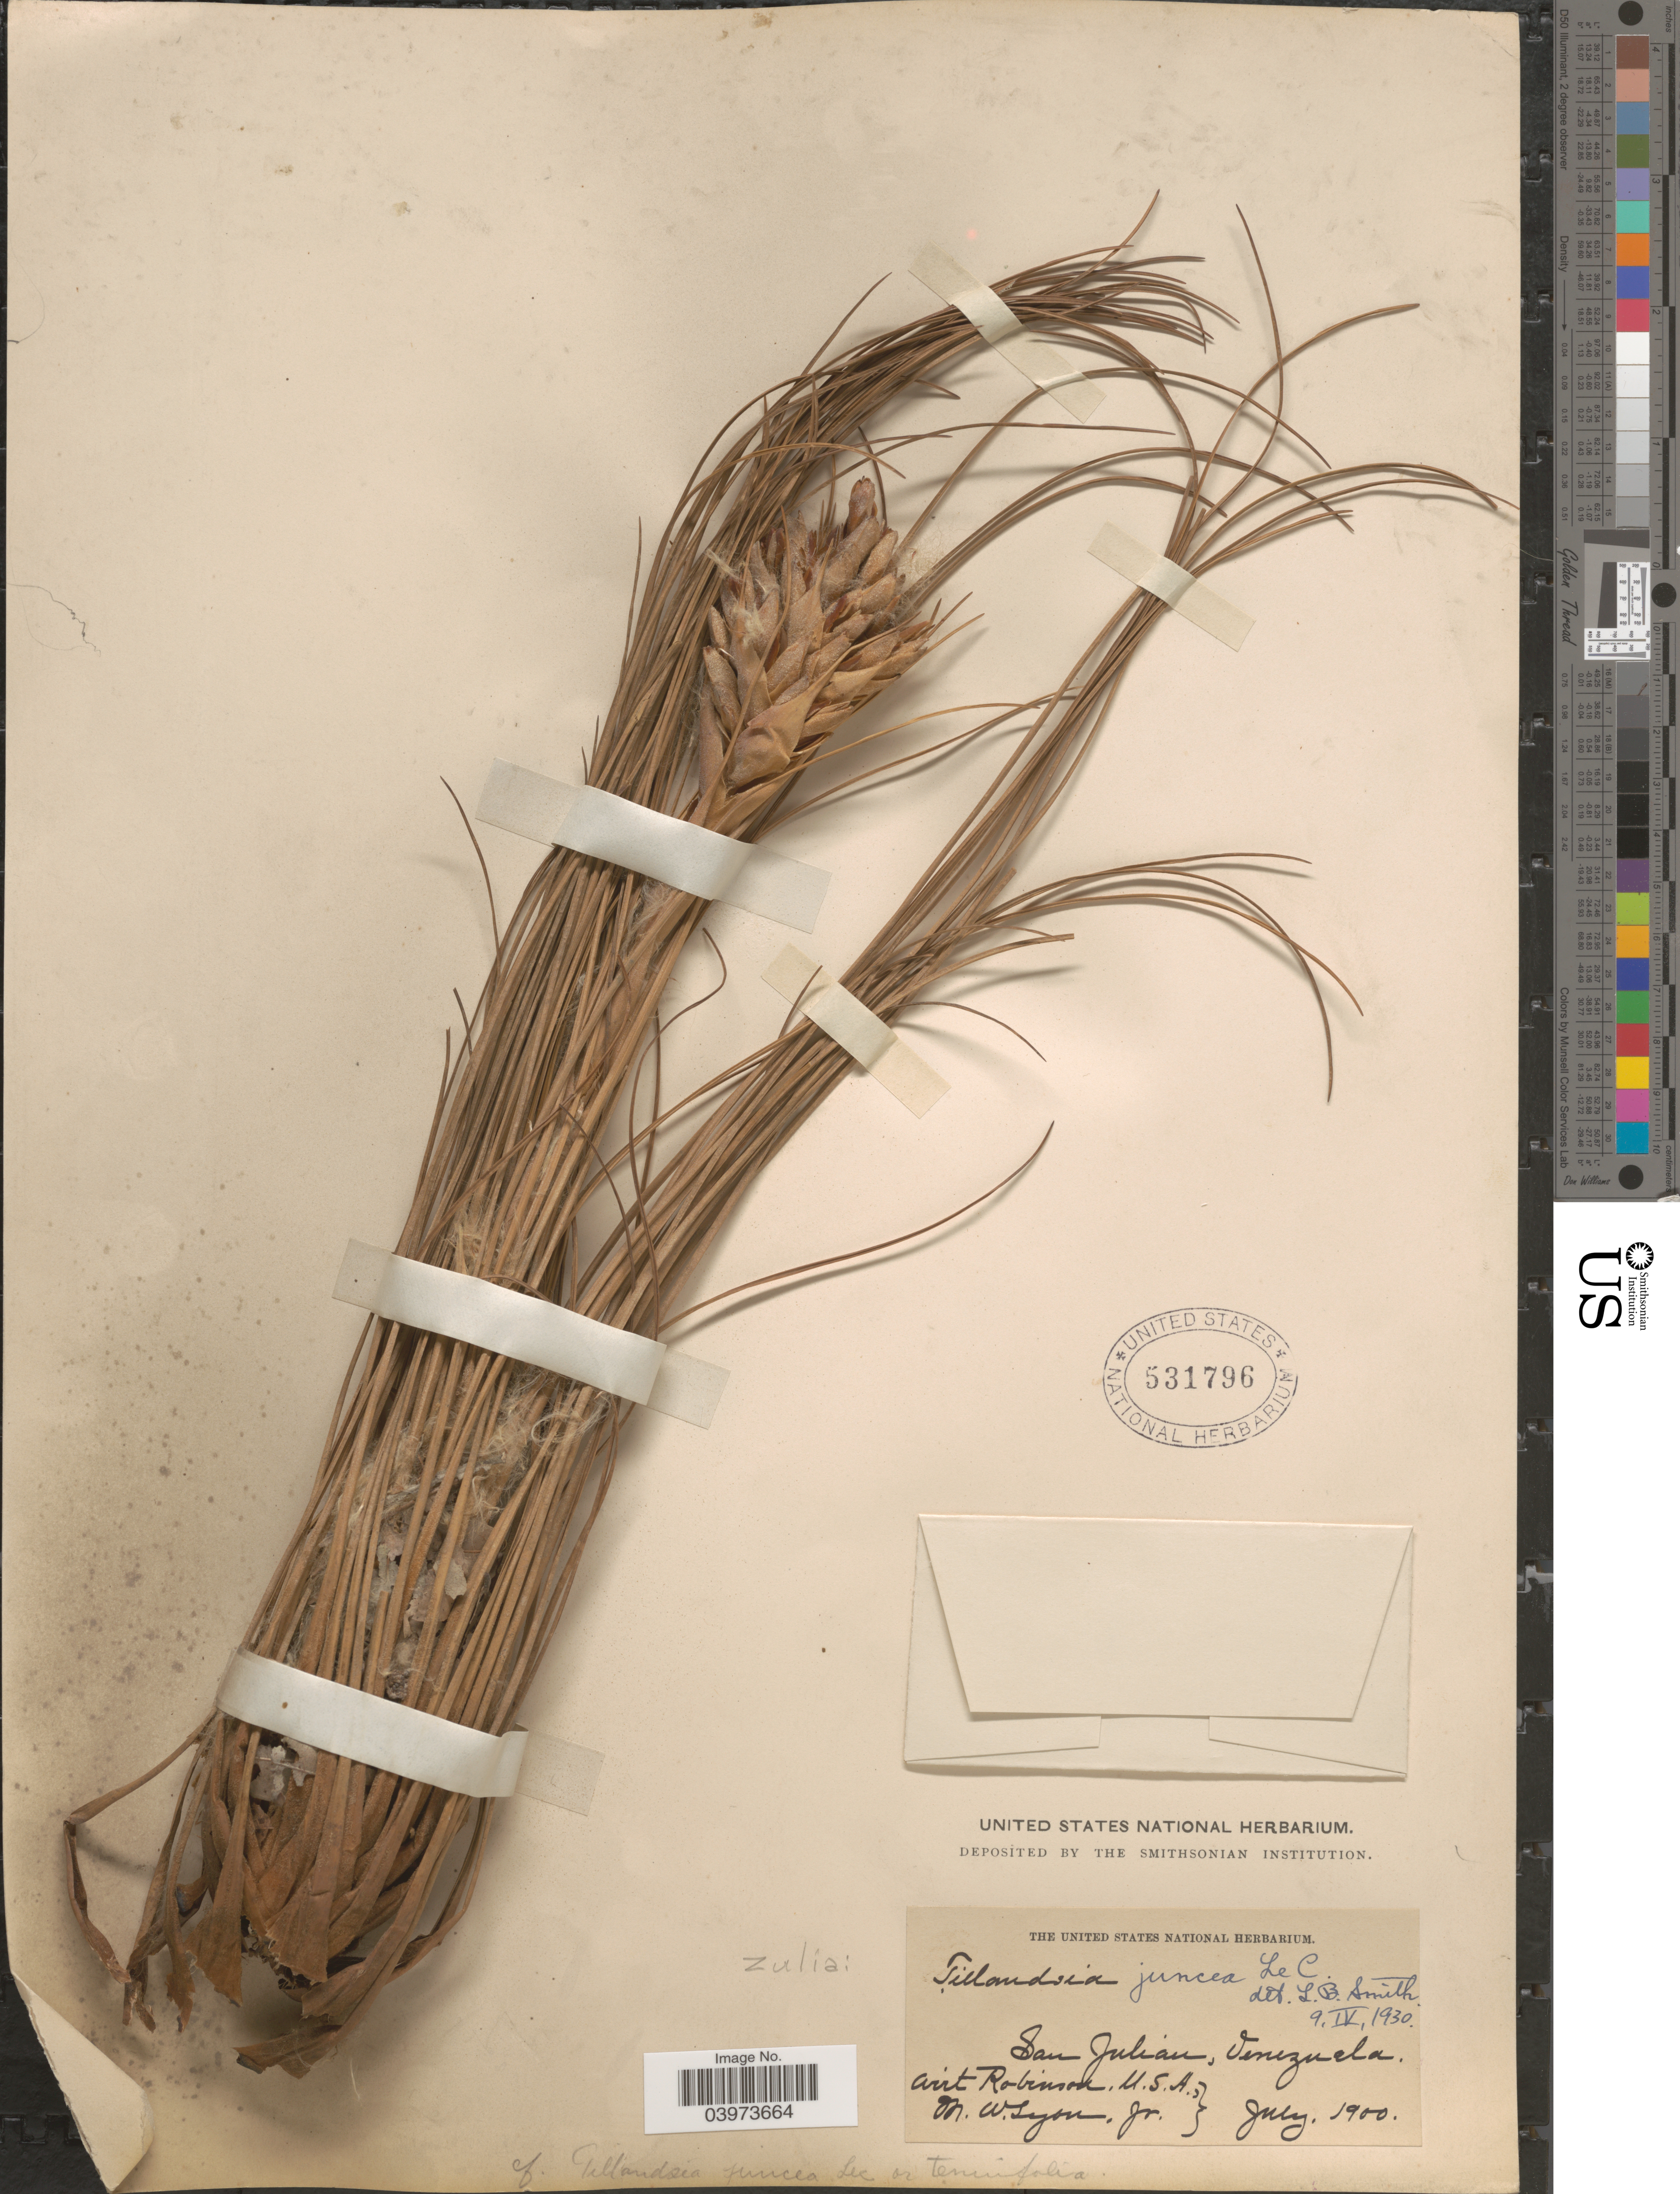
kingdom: Plantae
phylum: Tracheophyta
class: Liliopsida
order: Poales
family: Bromeliaceae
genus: Tillandsia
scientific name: Tillandsia juncea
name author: (Ruiz & Pav.) Poir.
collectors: A. Robinson & M. Lyon Jr.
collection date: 1900-07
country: Venezuela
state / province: Zulia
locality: San Julian.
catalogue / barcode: US 531796